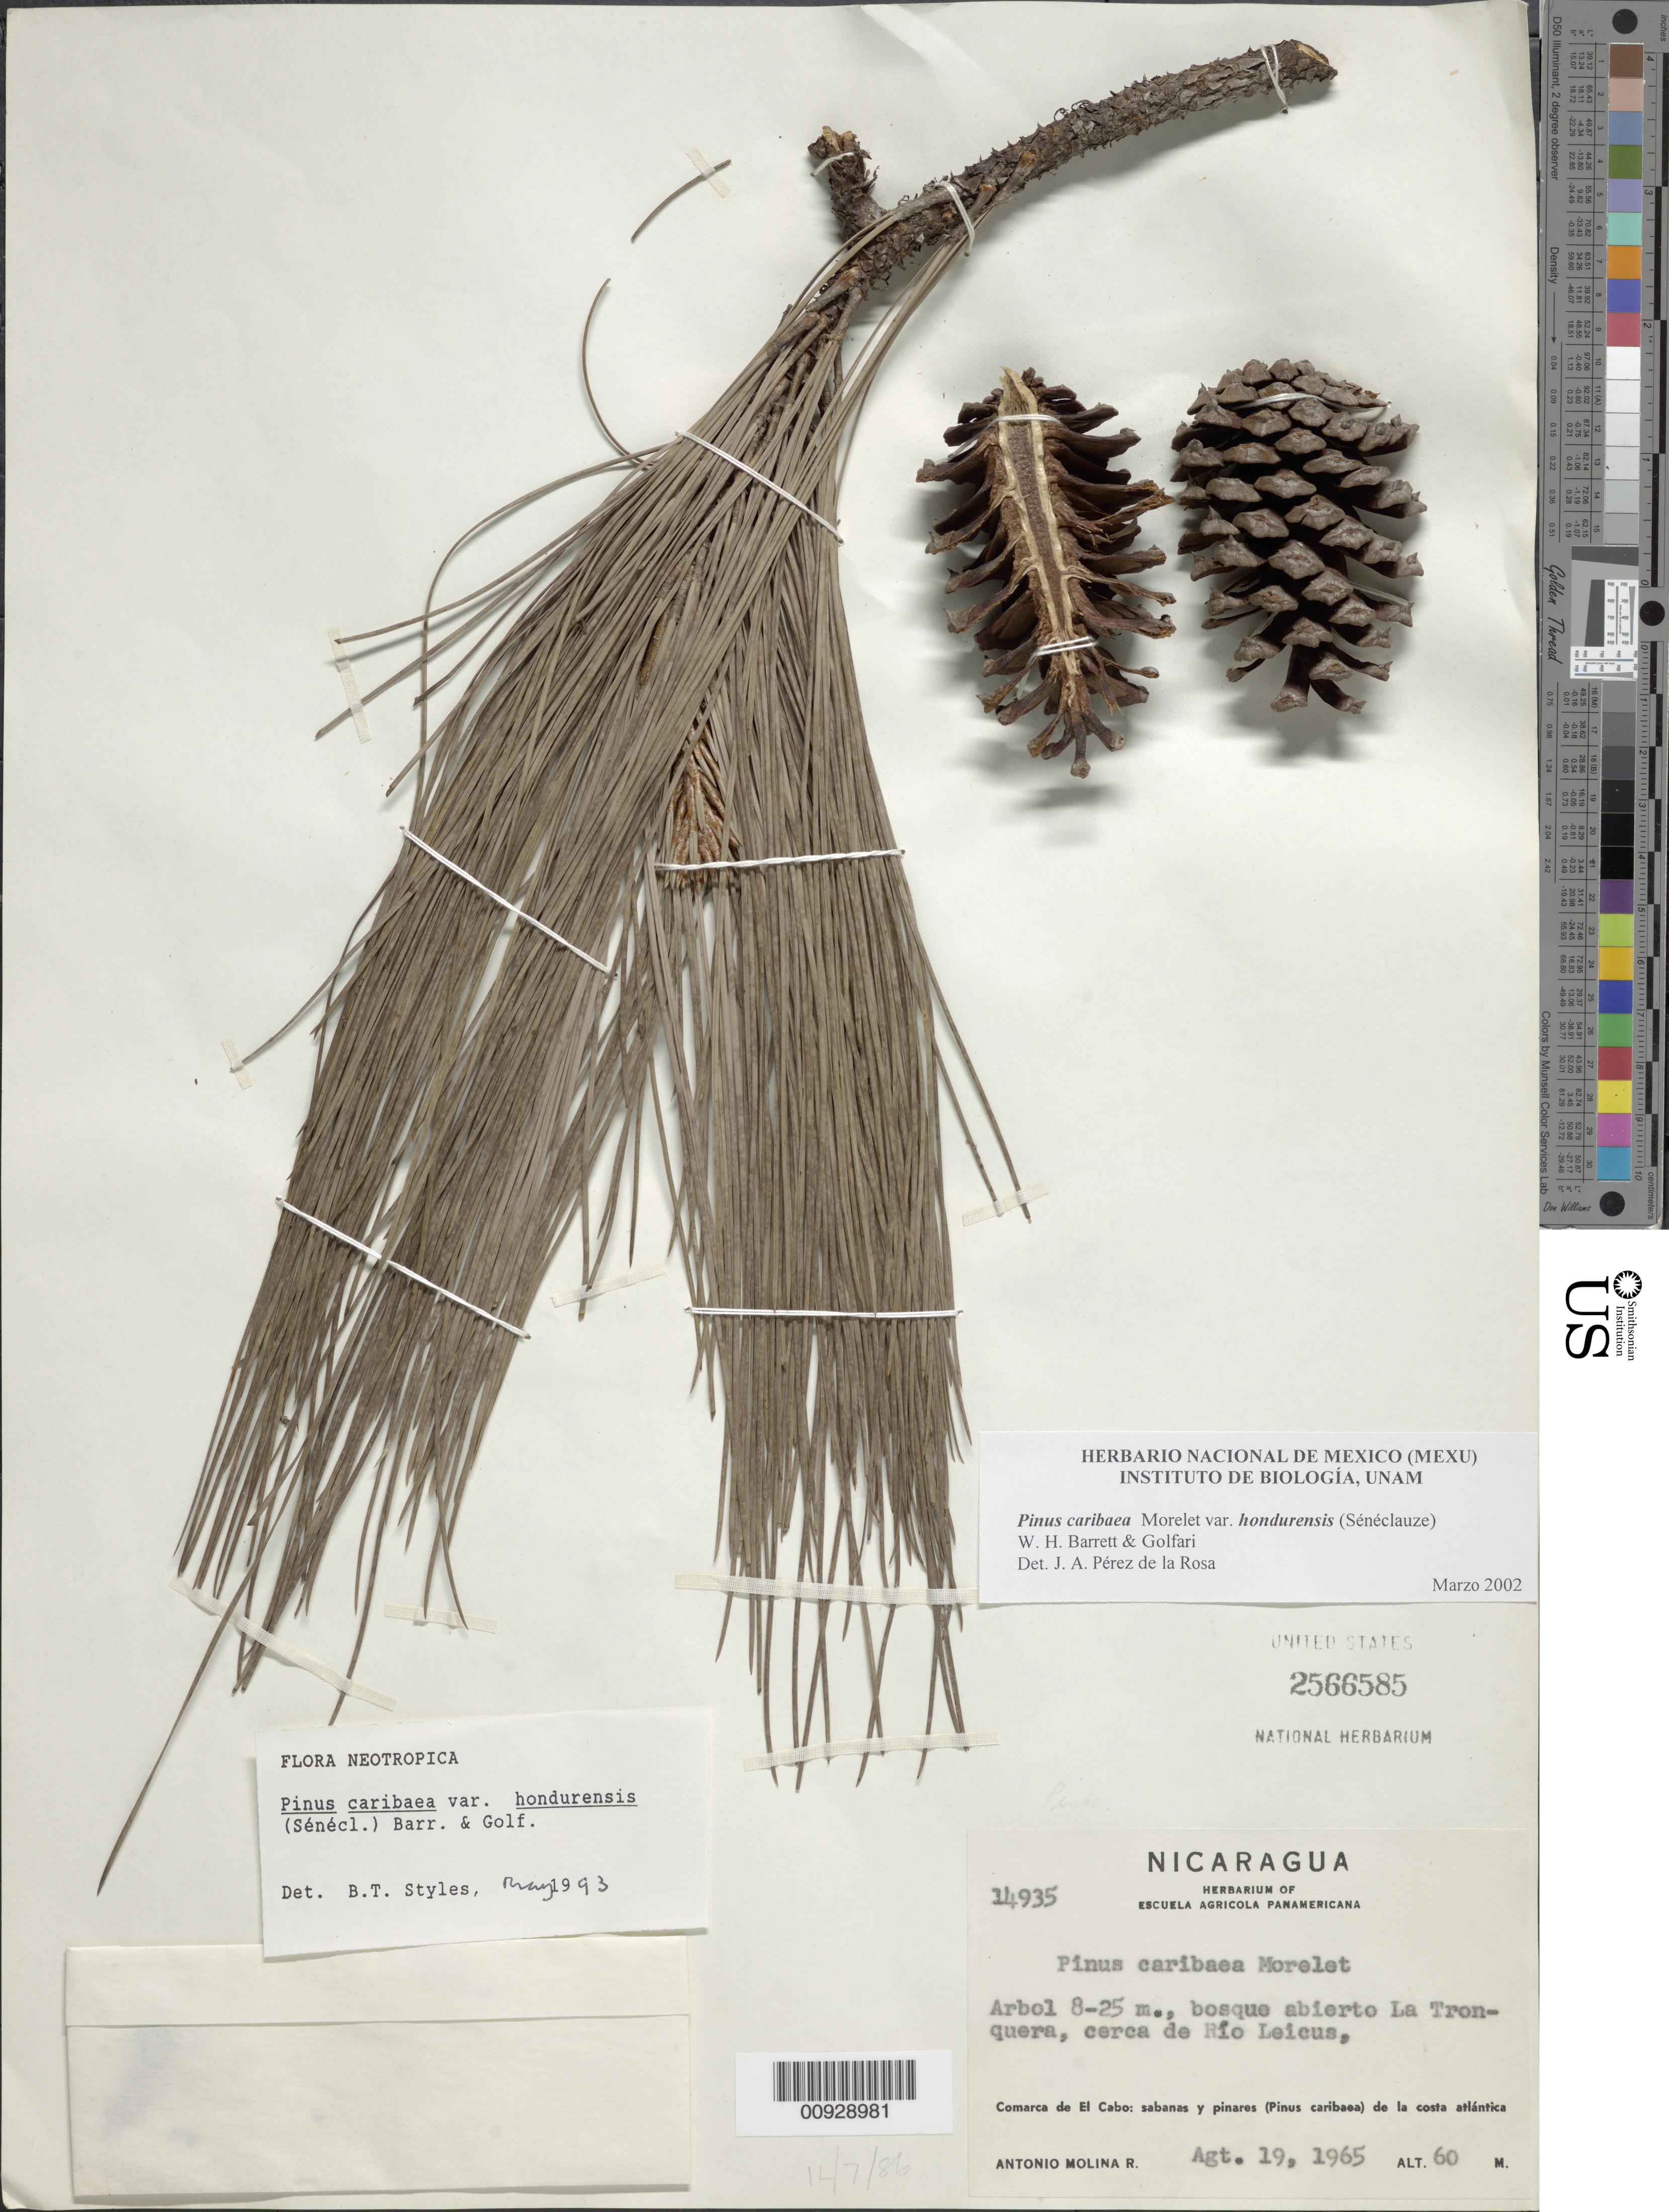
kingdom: Plantae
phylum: Tracheophyta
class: Pinopsida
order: Pinales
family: Pinaceae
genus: Pinus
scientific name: Pinus caribaea var. hondurensis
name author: (Sénécl.) W.H.G. Barrett & Golfari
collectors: A. Molina R.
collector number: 14935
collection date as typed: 19 Aug 1965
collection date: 1965-08-19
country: Nicaragua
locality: La Tronquera, cerca del Río Leicus. Comarca de El Cabo.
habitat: Bosque abierto. Sabanas y pinares (Pinus caribaea) de la Costa Atlántica.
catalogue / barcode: US 2566585